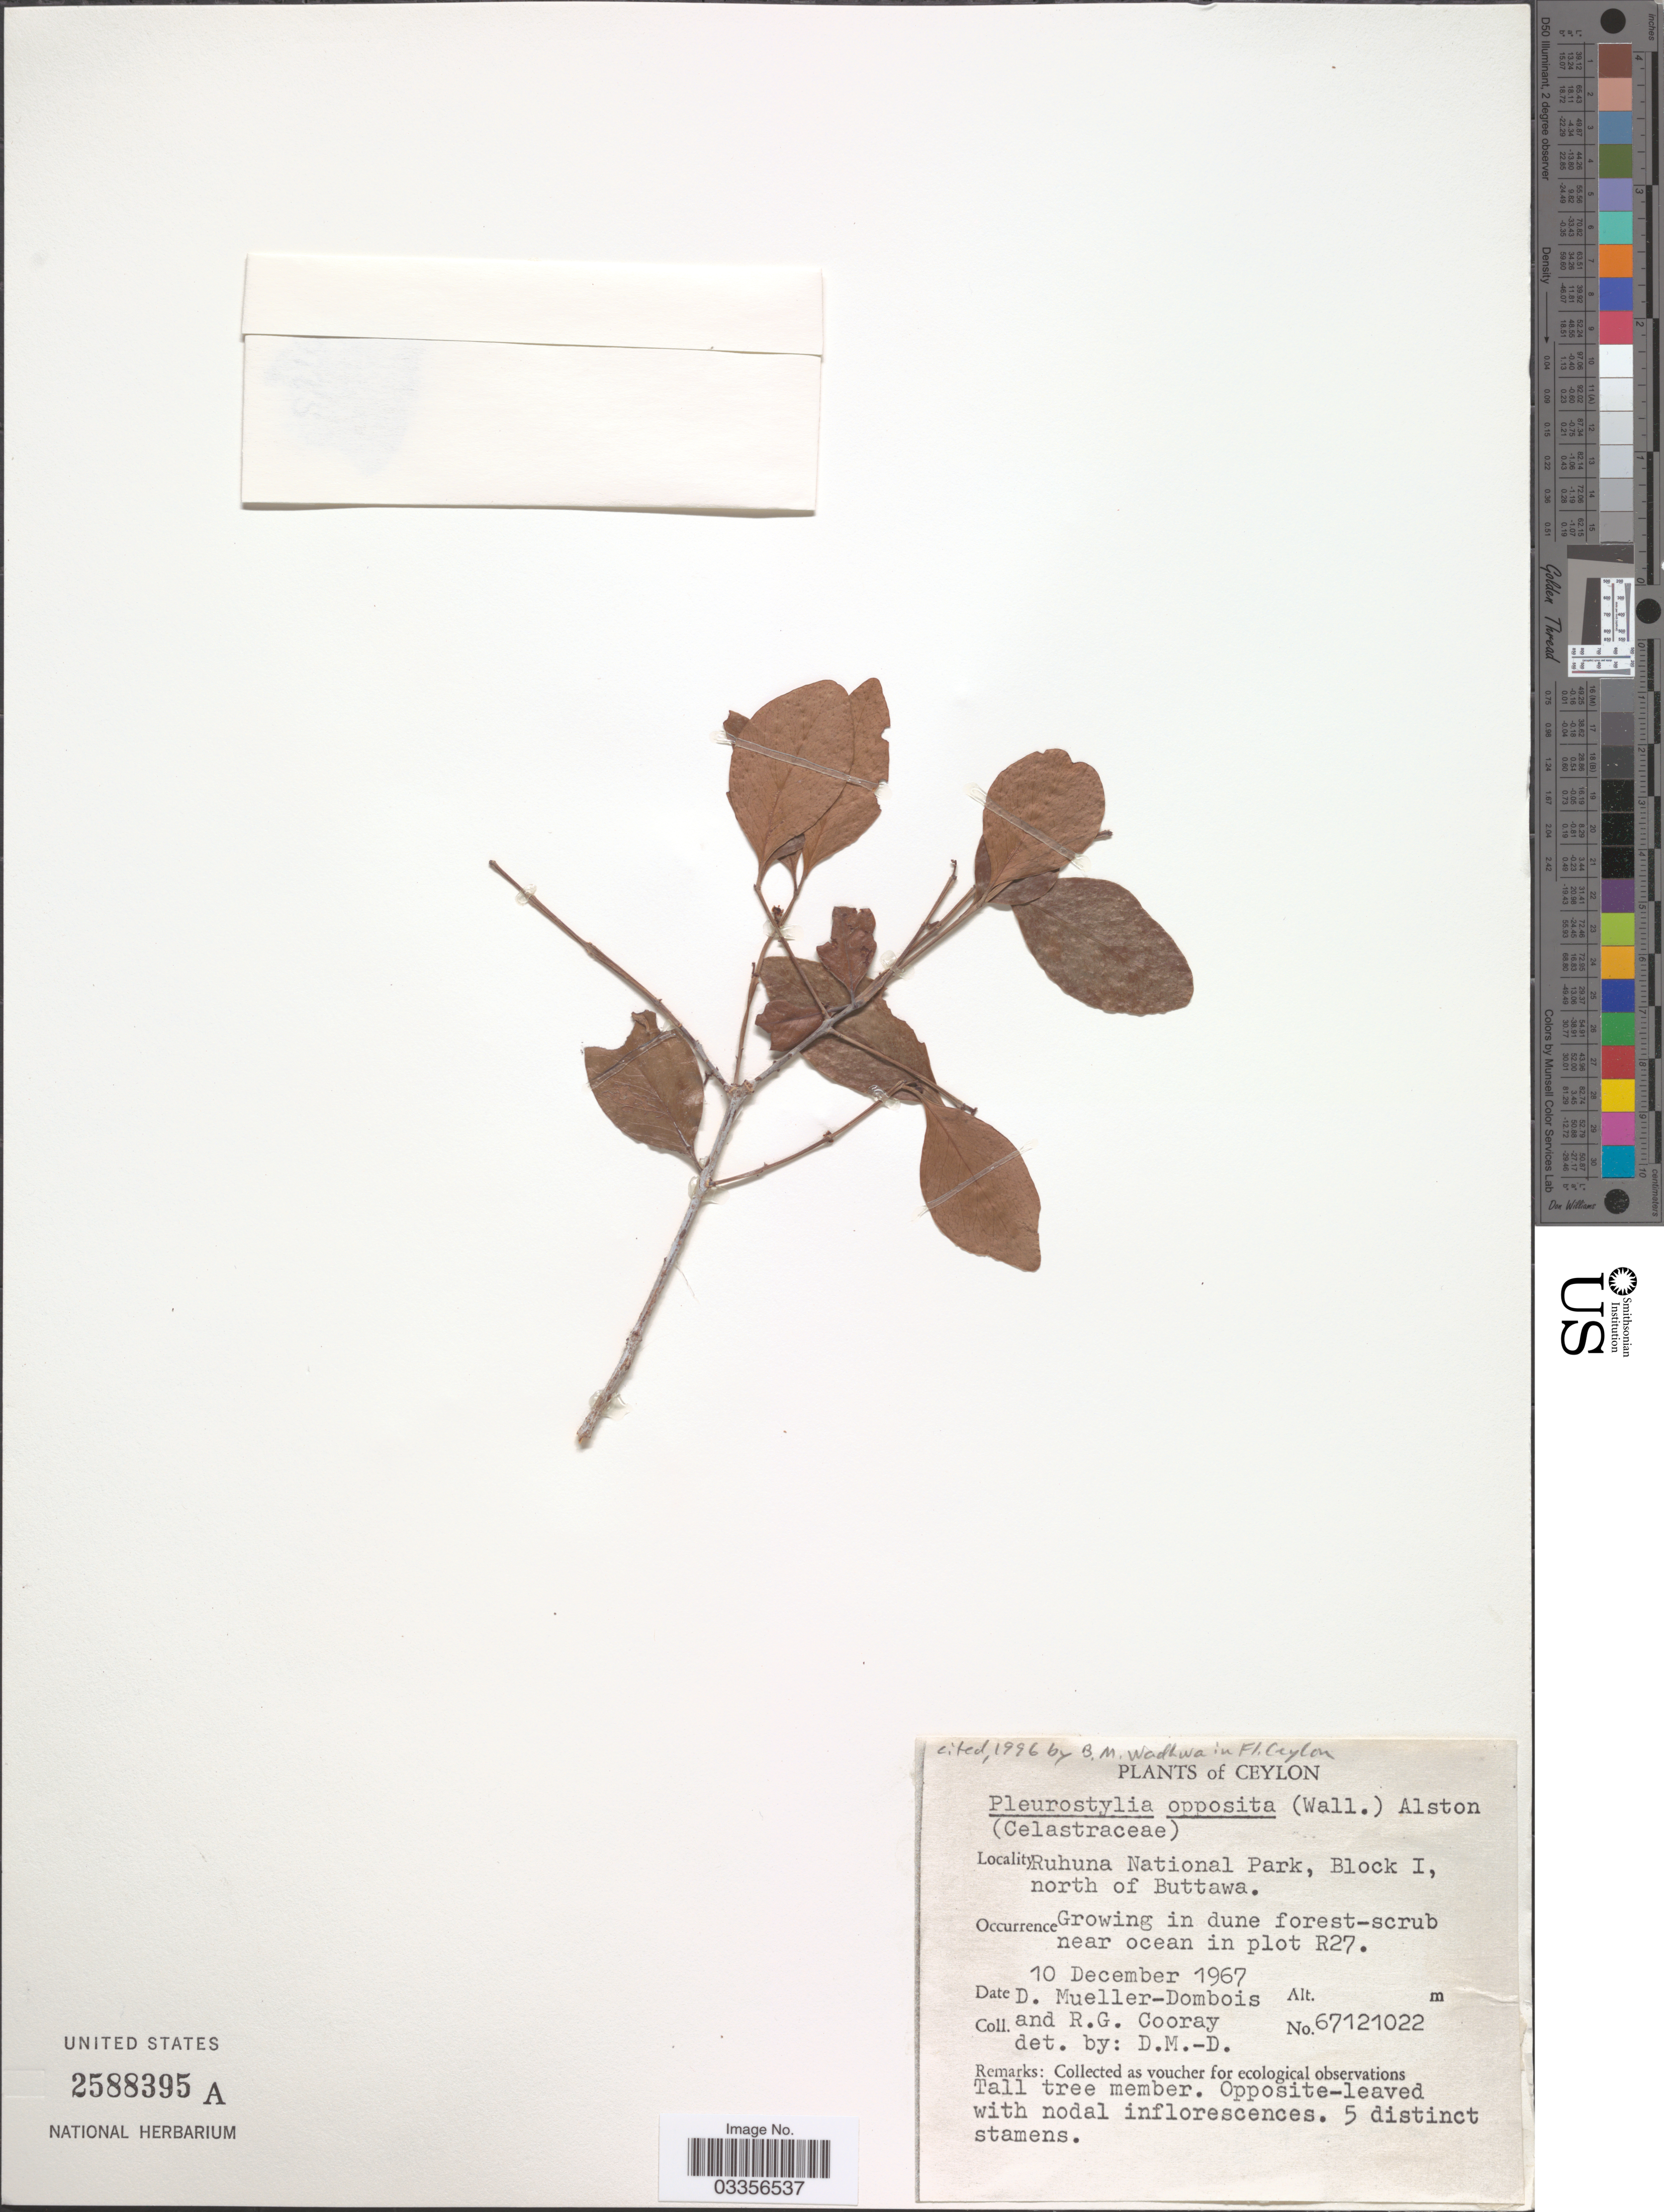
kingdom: Plantae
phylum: Tracheophyta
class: Magnoliopsida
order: Celastrales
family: Celastraceae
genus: Pleurostylia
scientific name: Pleurostylia opposita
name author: (Wall.) Alston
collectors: D. Mueller-Dombois & R. Cooray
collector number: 67121022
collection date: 1967-12-10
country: Sri Lanka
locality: Ceylon, Ruhuna National Park, Block I, north of Buttawa, near ocean in plot R27.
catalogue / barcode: US 2588395A